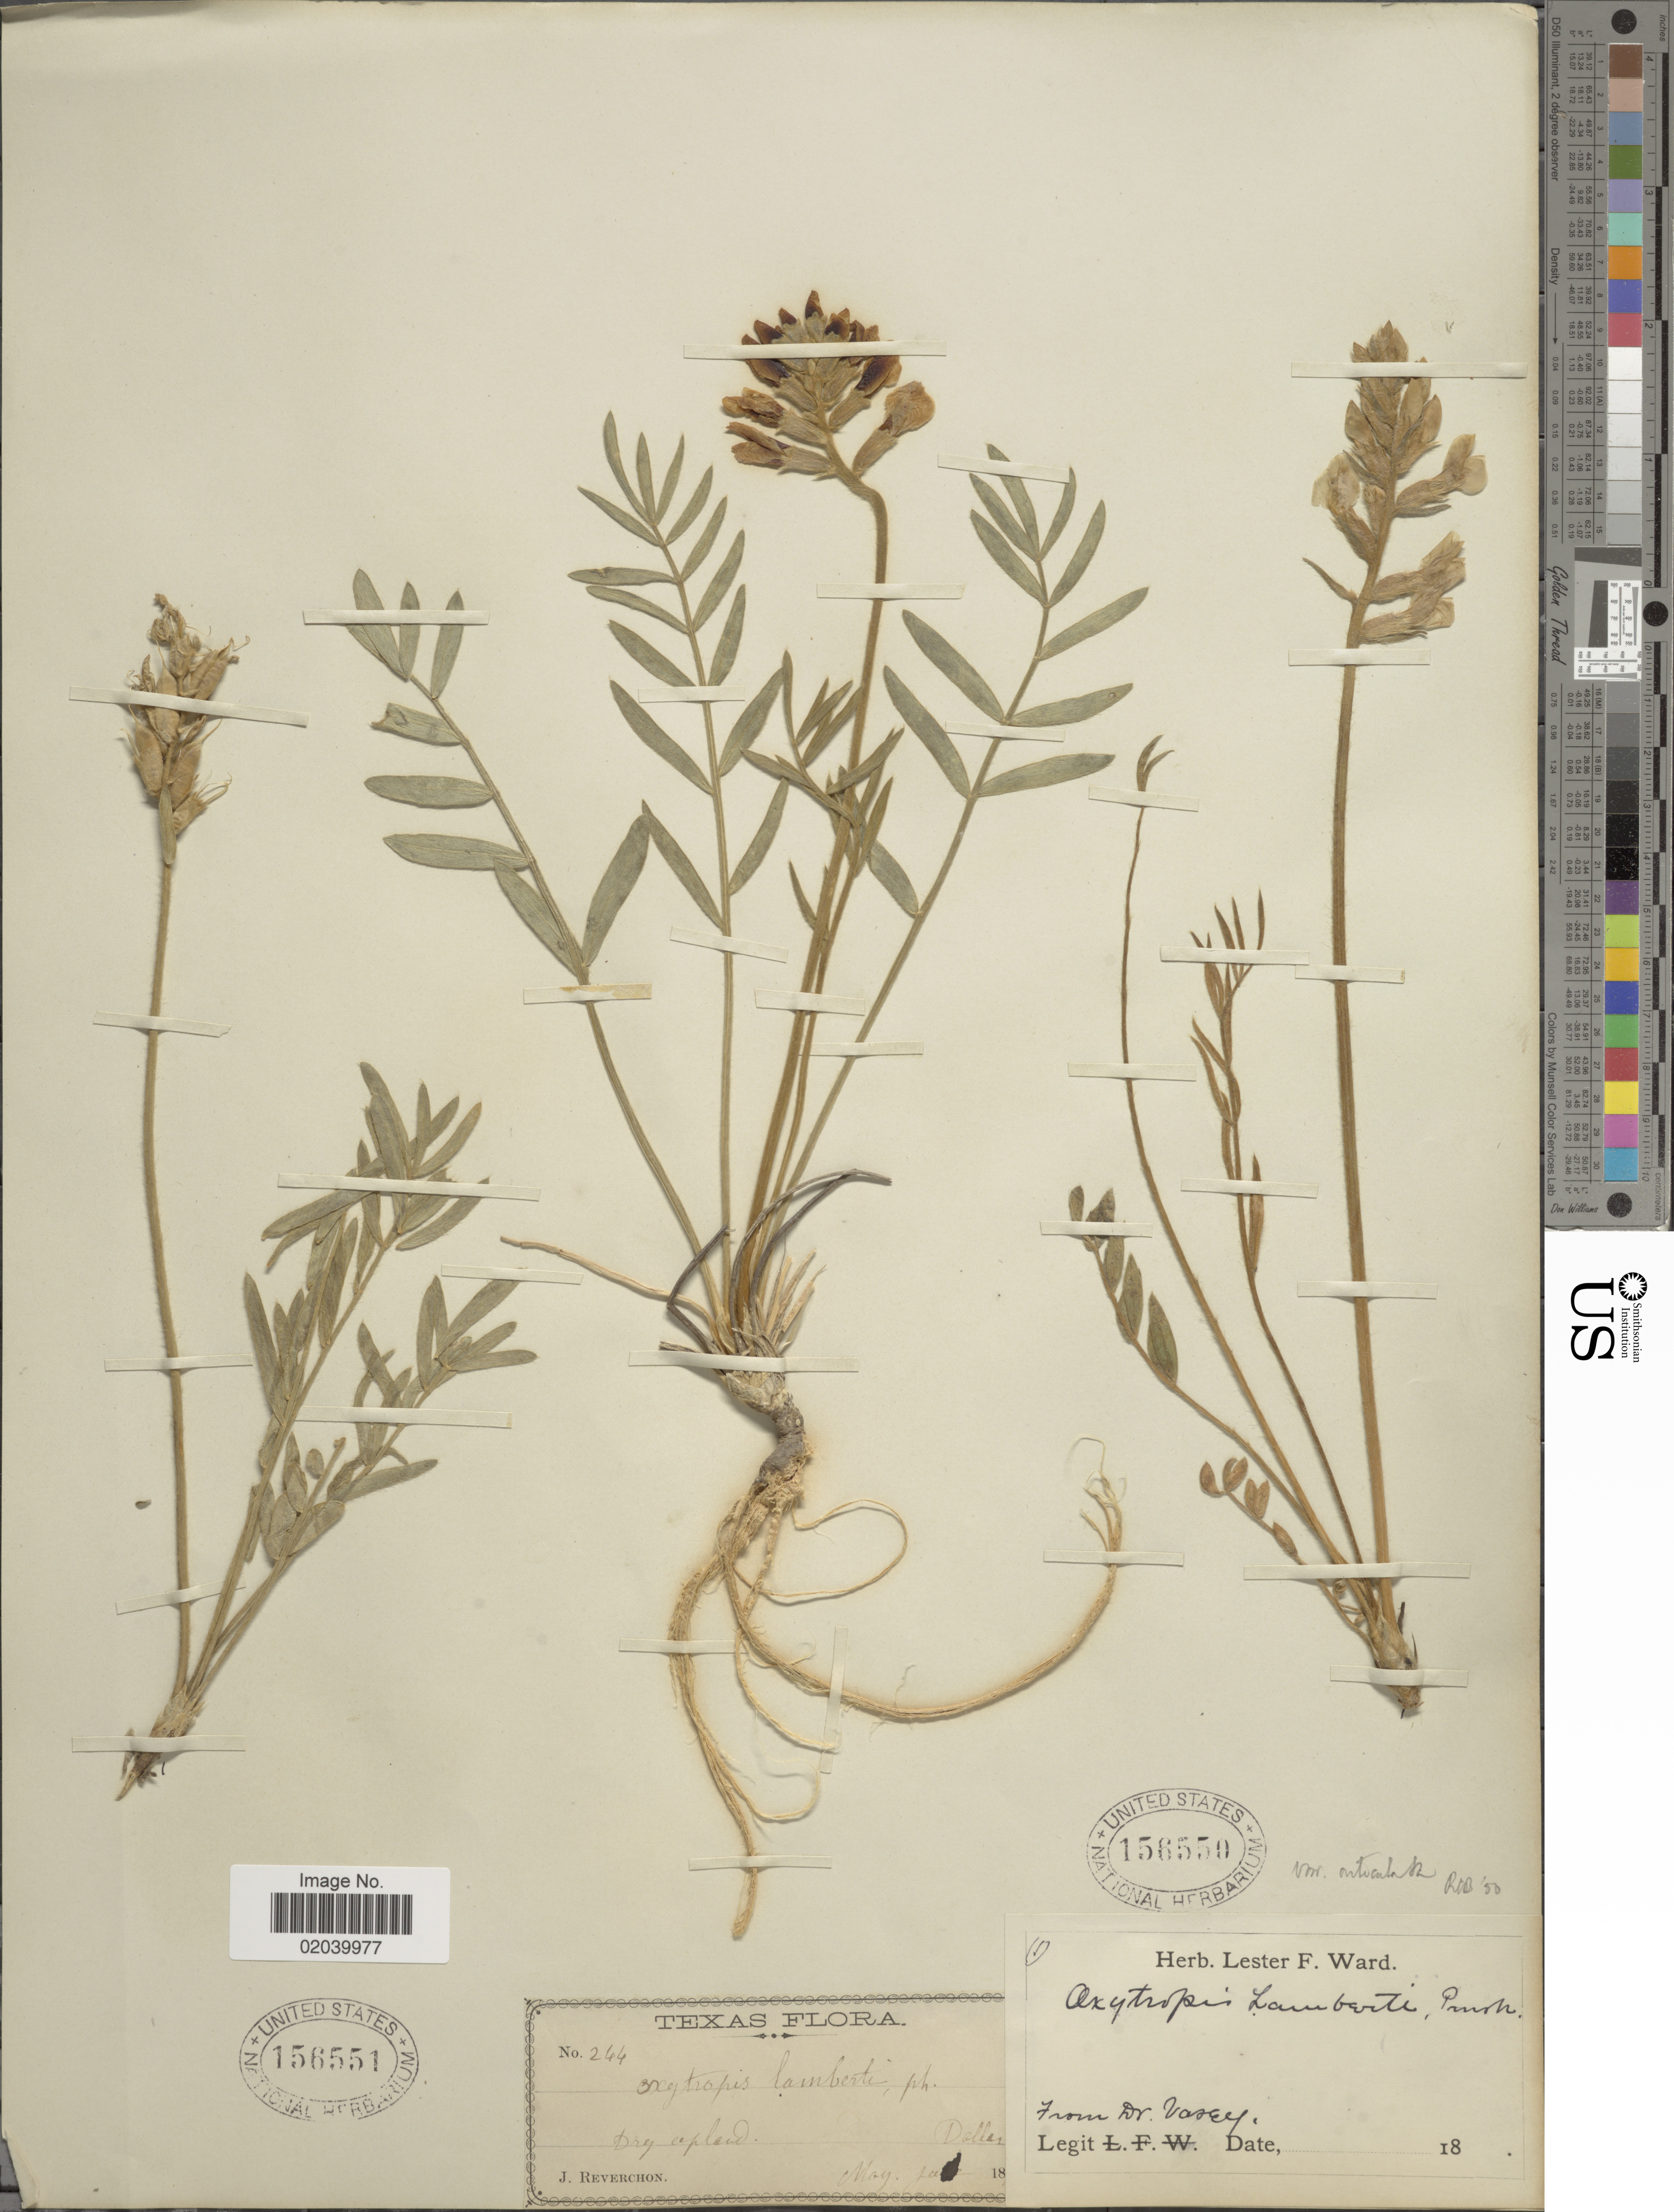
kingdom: Plantae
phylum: Tracheophyta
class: Magnoliopsida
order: Fabales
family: Fabaceae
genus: Oxytropis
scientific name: Oxytropis lambertii var. articulata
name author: (Greene) Barneby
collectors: Vasey, --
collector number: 1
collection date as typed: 18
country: United States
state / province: Texas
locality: Dallas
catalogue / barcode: US 156550-2